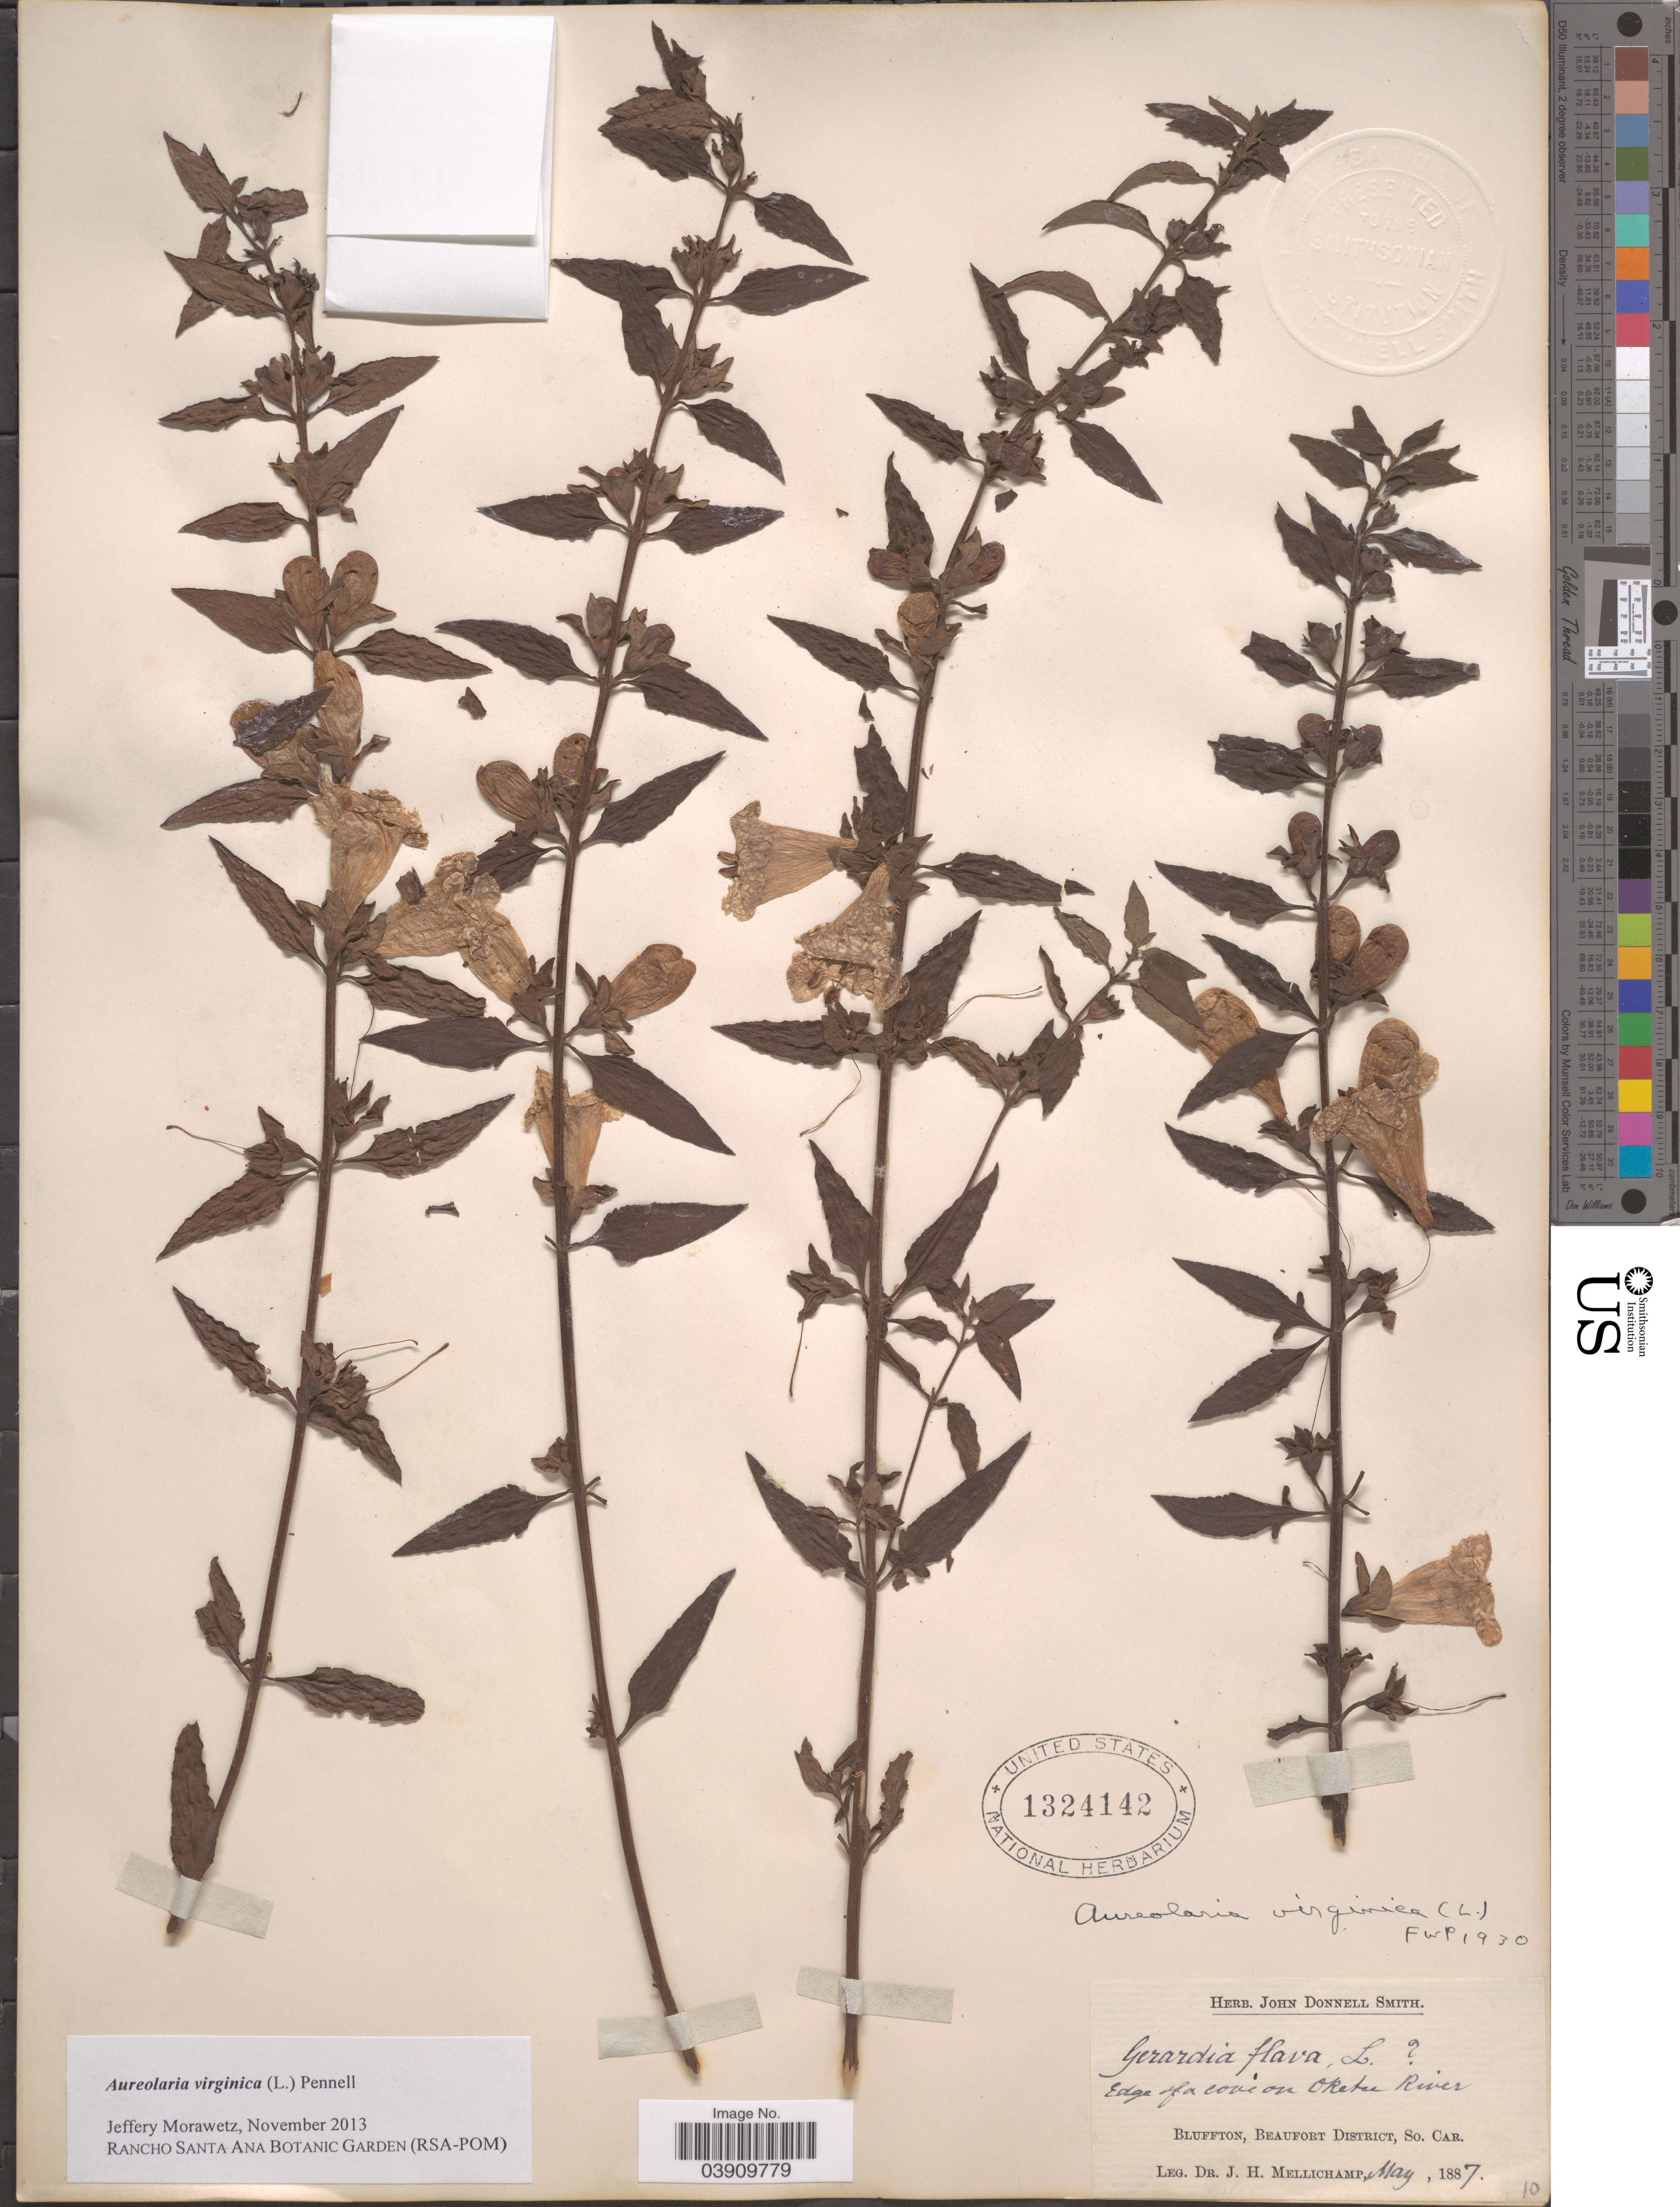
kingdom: Plantae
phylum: Tracheophyta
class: Magnoliopsida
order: Lamiales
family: Orobanchaceae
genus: Aureolaria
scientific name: Aureolaria virginica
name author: (L.) Pennell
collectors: J. H. Mellichamp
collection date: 1887-05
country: United States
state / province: South Carolina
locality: Bluffton, Beaufort District.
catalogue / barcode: US 1324142